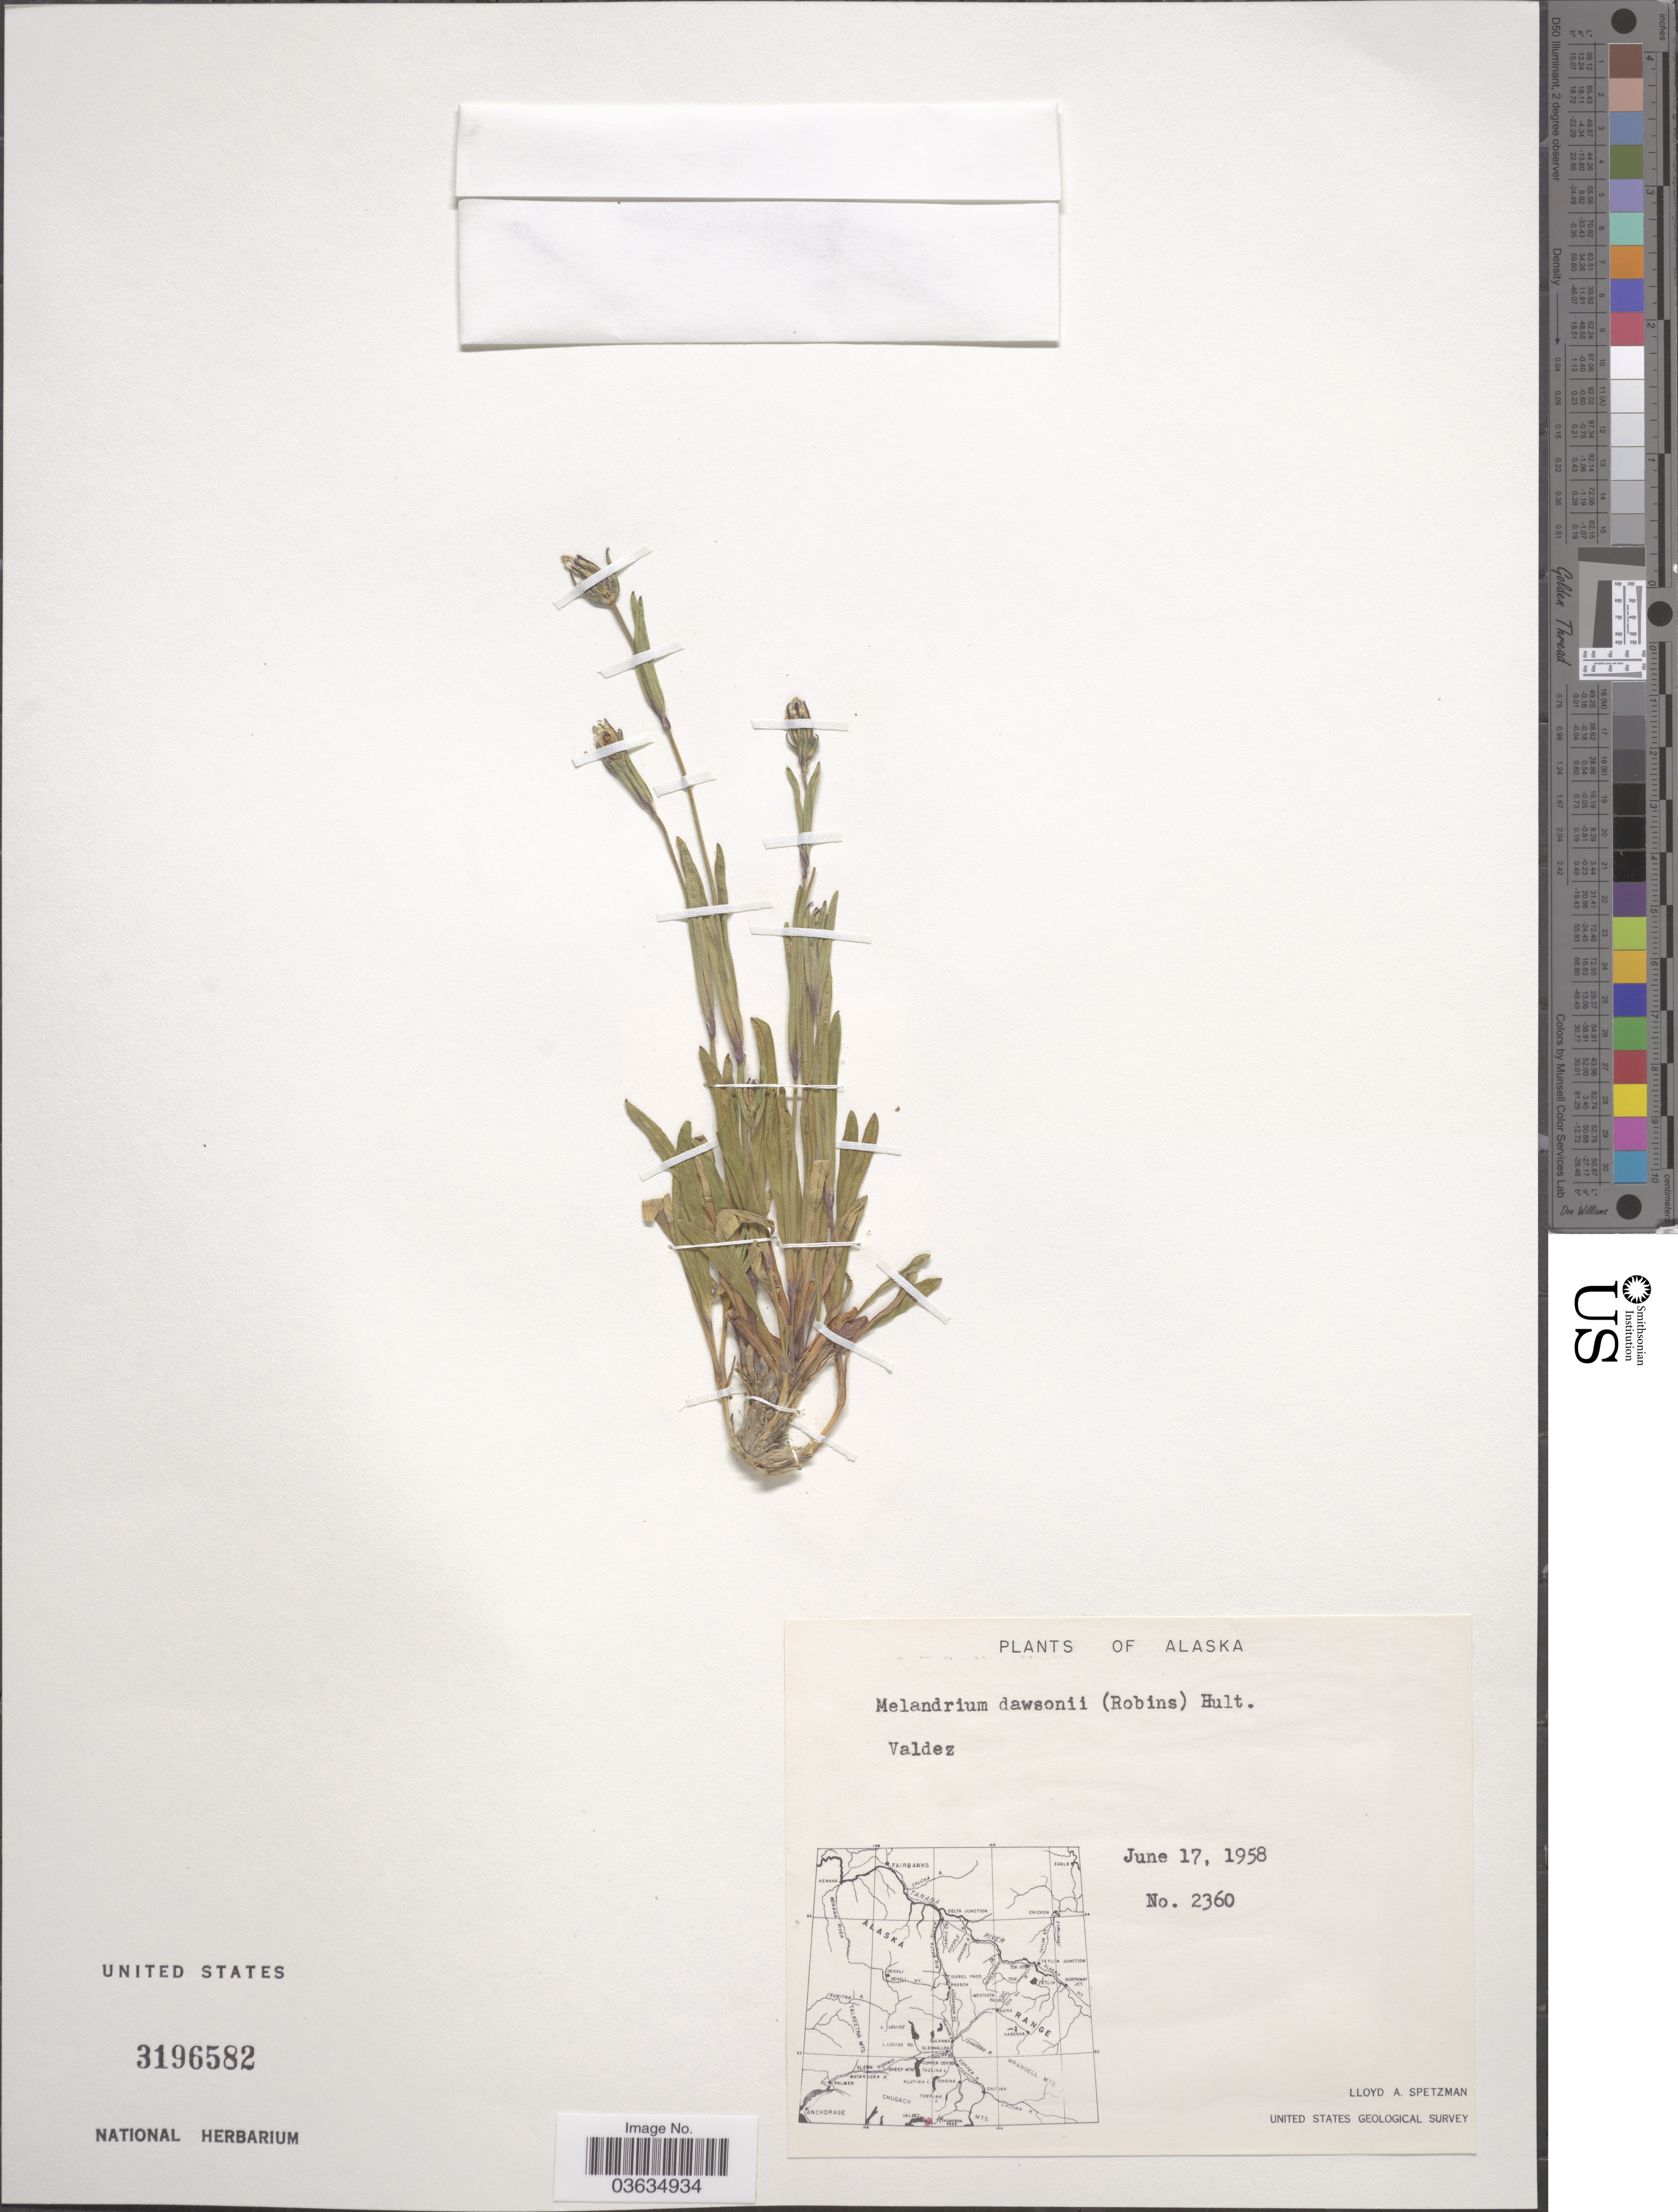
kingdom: Plantae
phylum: Tracheophyta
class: Magnoliopsida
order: Caryophyllales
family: Caryophyllaceae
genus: Silene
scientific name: Silene taimyrensis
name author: (Tolm.) Bocquet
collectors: L. Spetzman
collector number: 2360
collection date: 1958-06-17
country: United States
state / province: Alaska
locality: Valdez.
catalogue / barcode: US 3196582